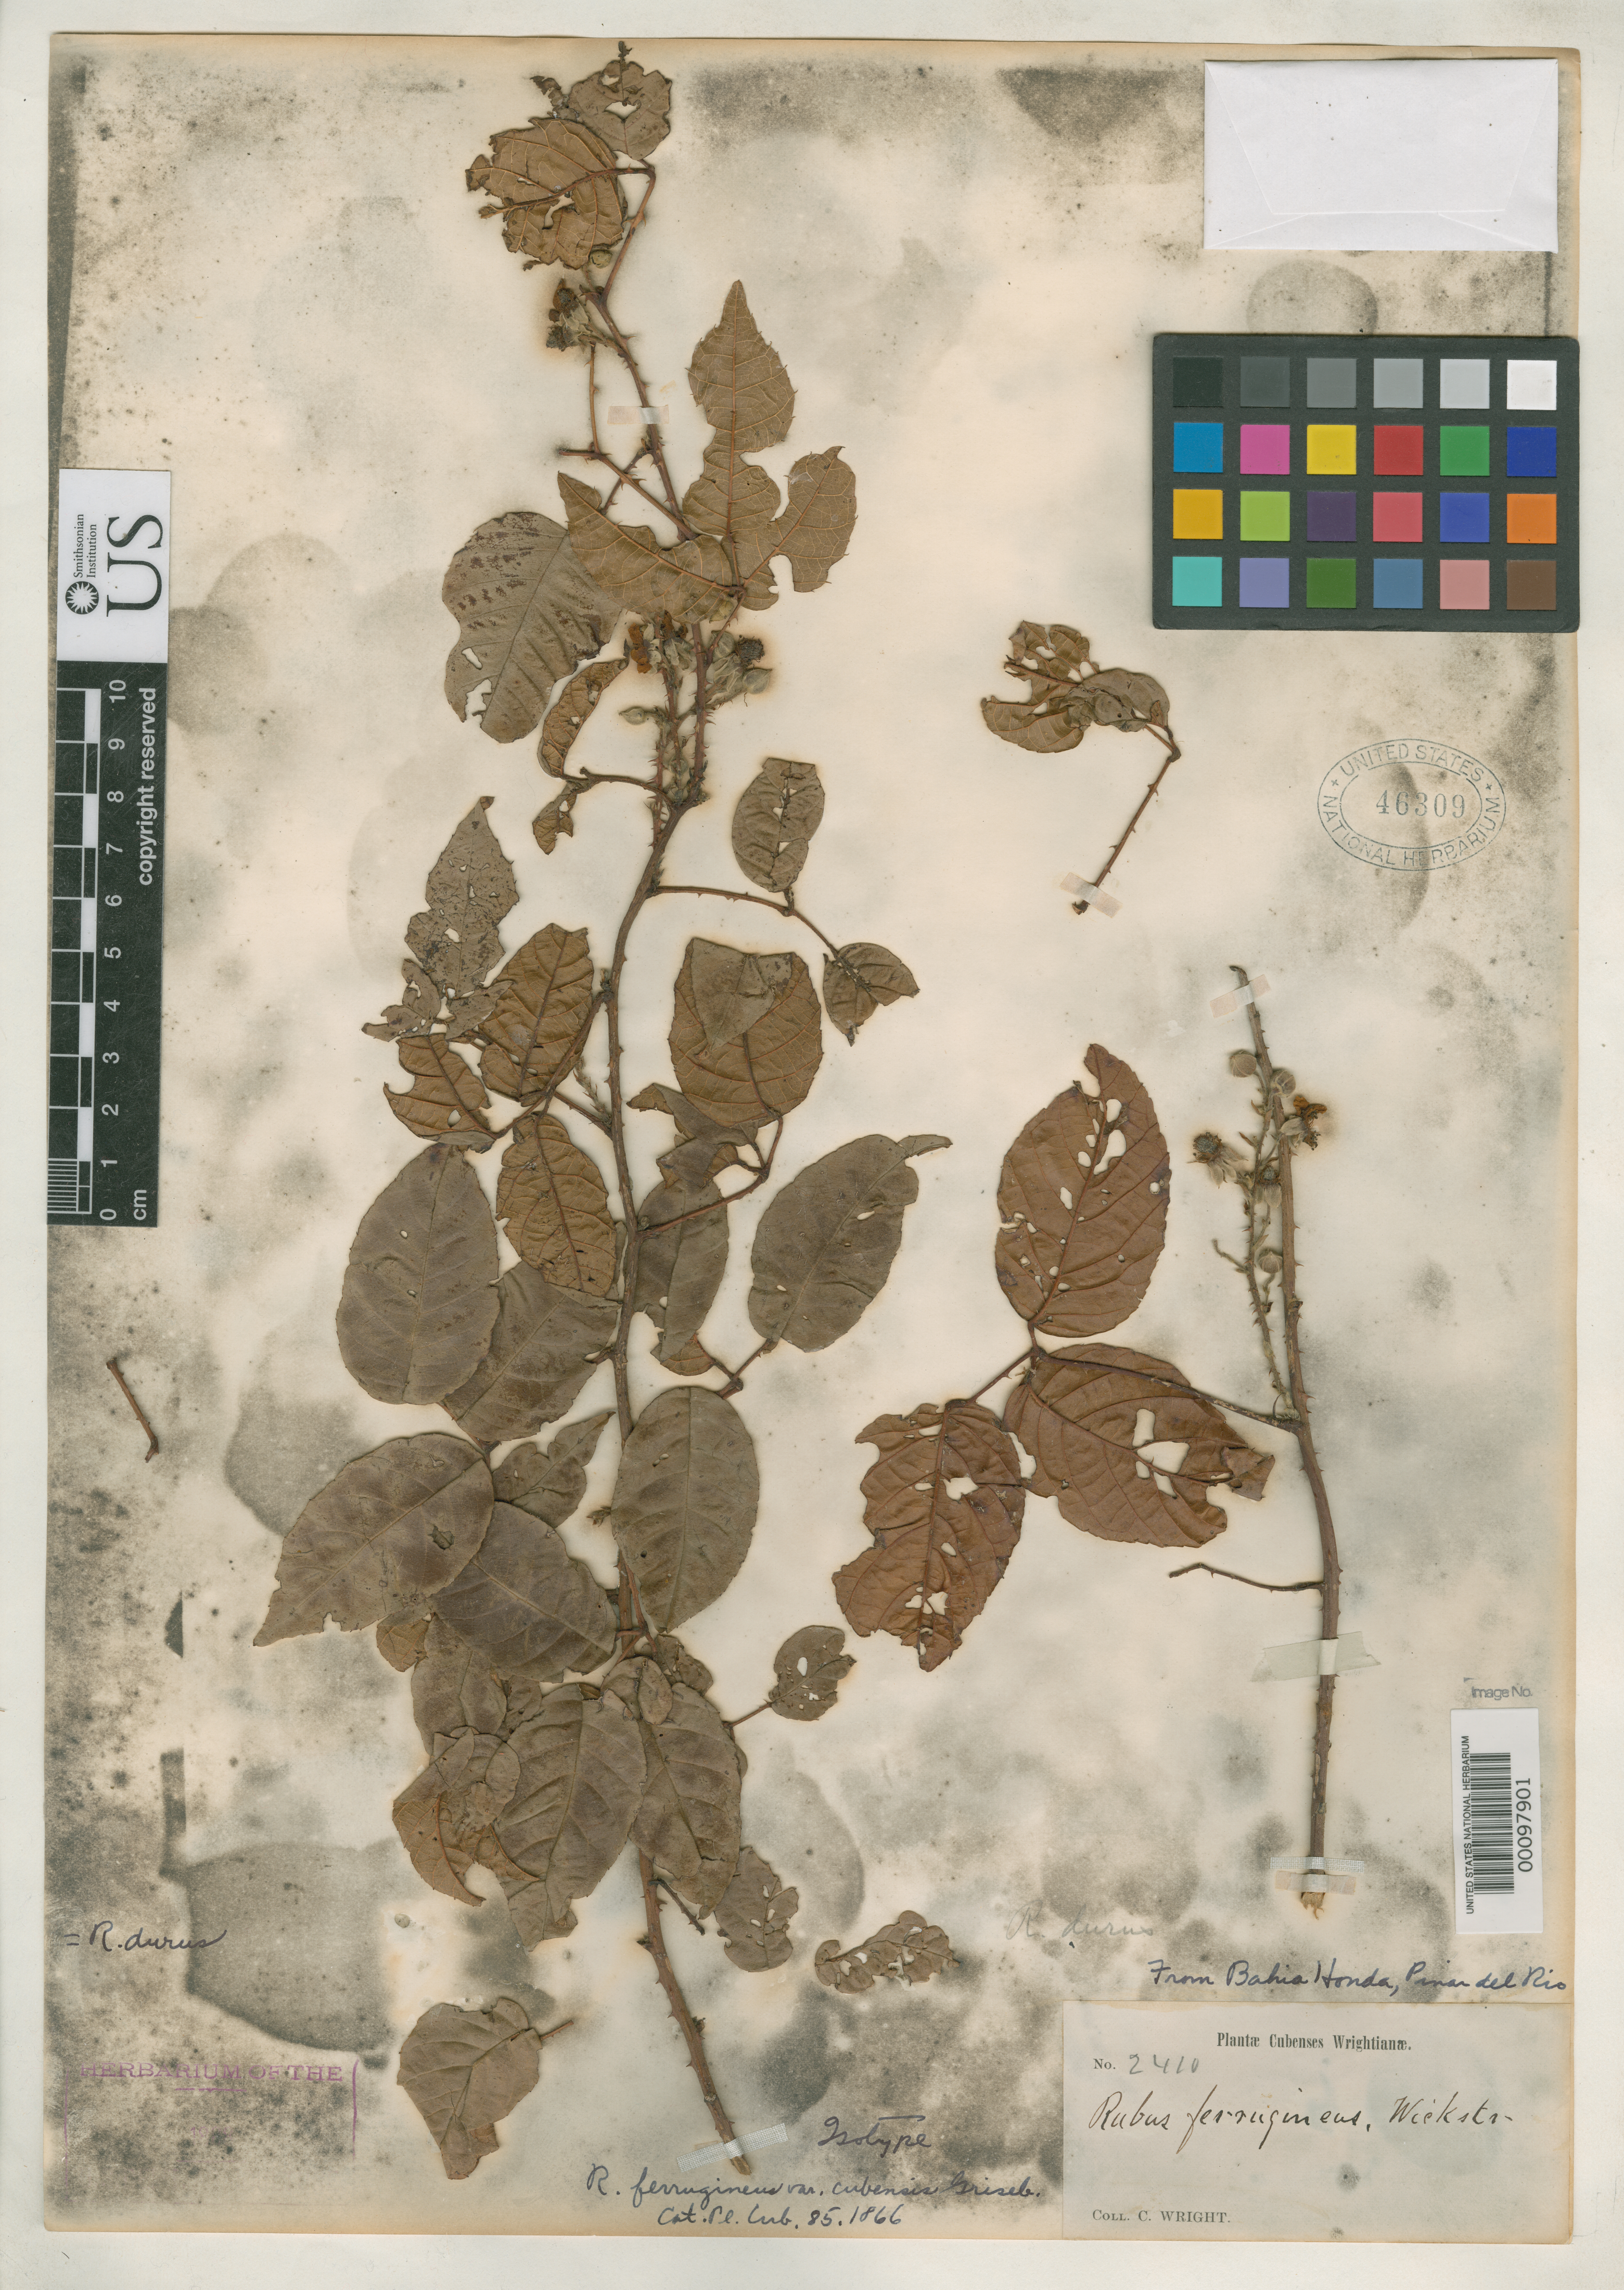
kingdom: Plantae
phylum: Tracheophyta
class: Magnoliopsida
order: Rosales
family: Rosaceae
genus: Rubus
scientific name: Rubus ferrugineus var. cubensis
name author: Griseb.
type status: Isotype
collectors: C. Wright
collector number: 2410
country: Cuba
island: Greater Antilles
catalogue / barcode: US 46309